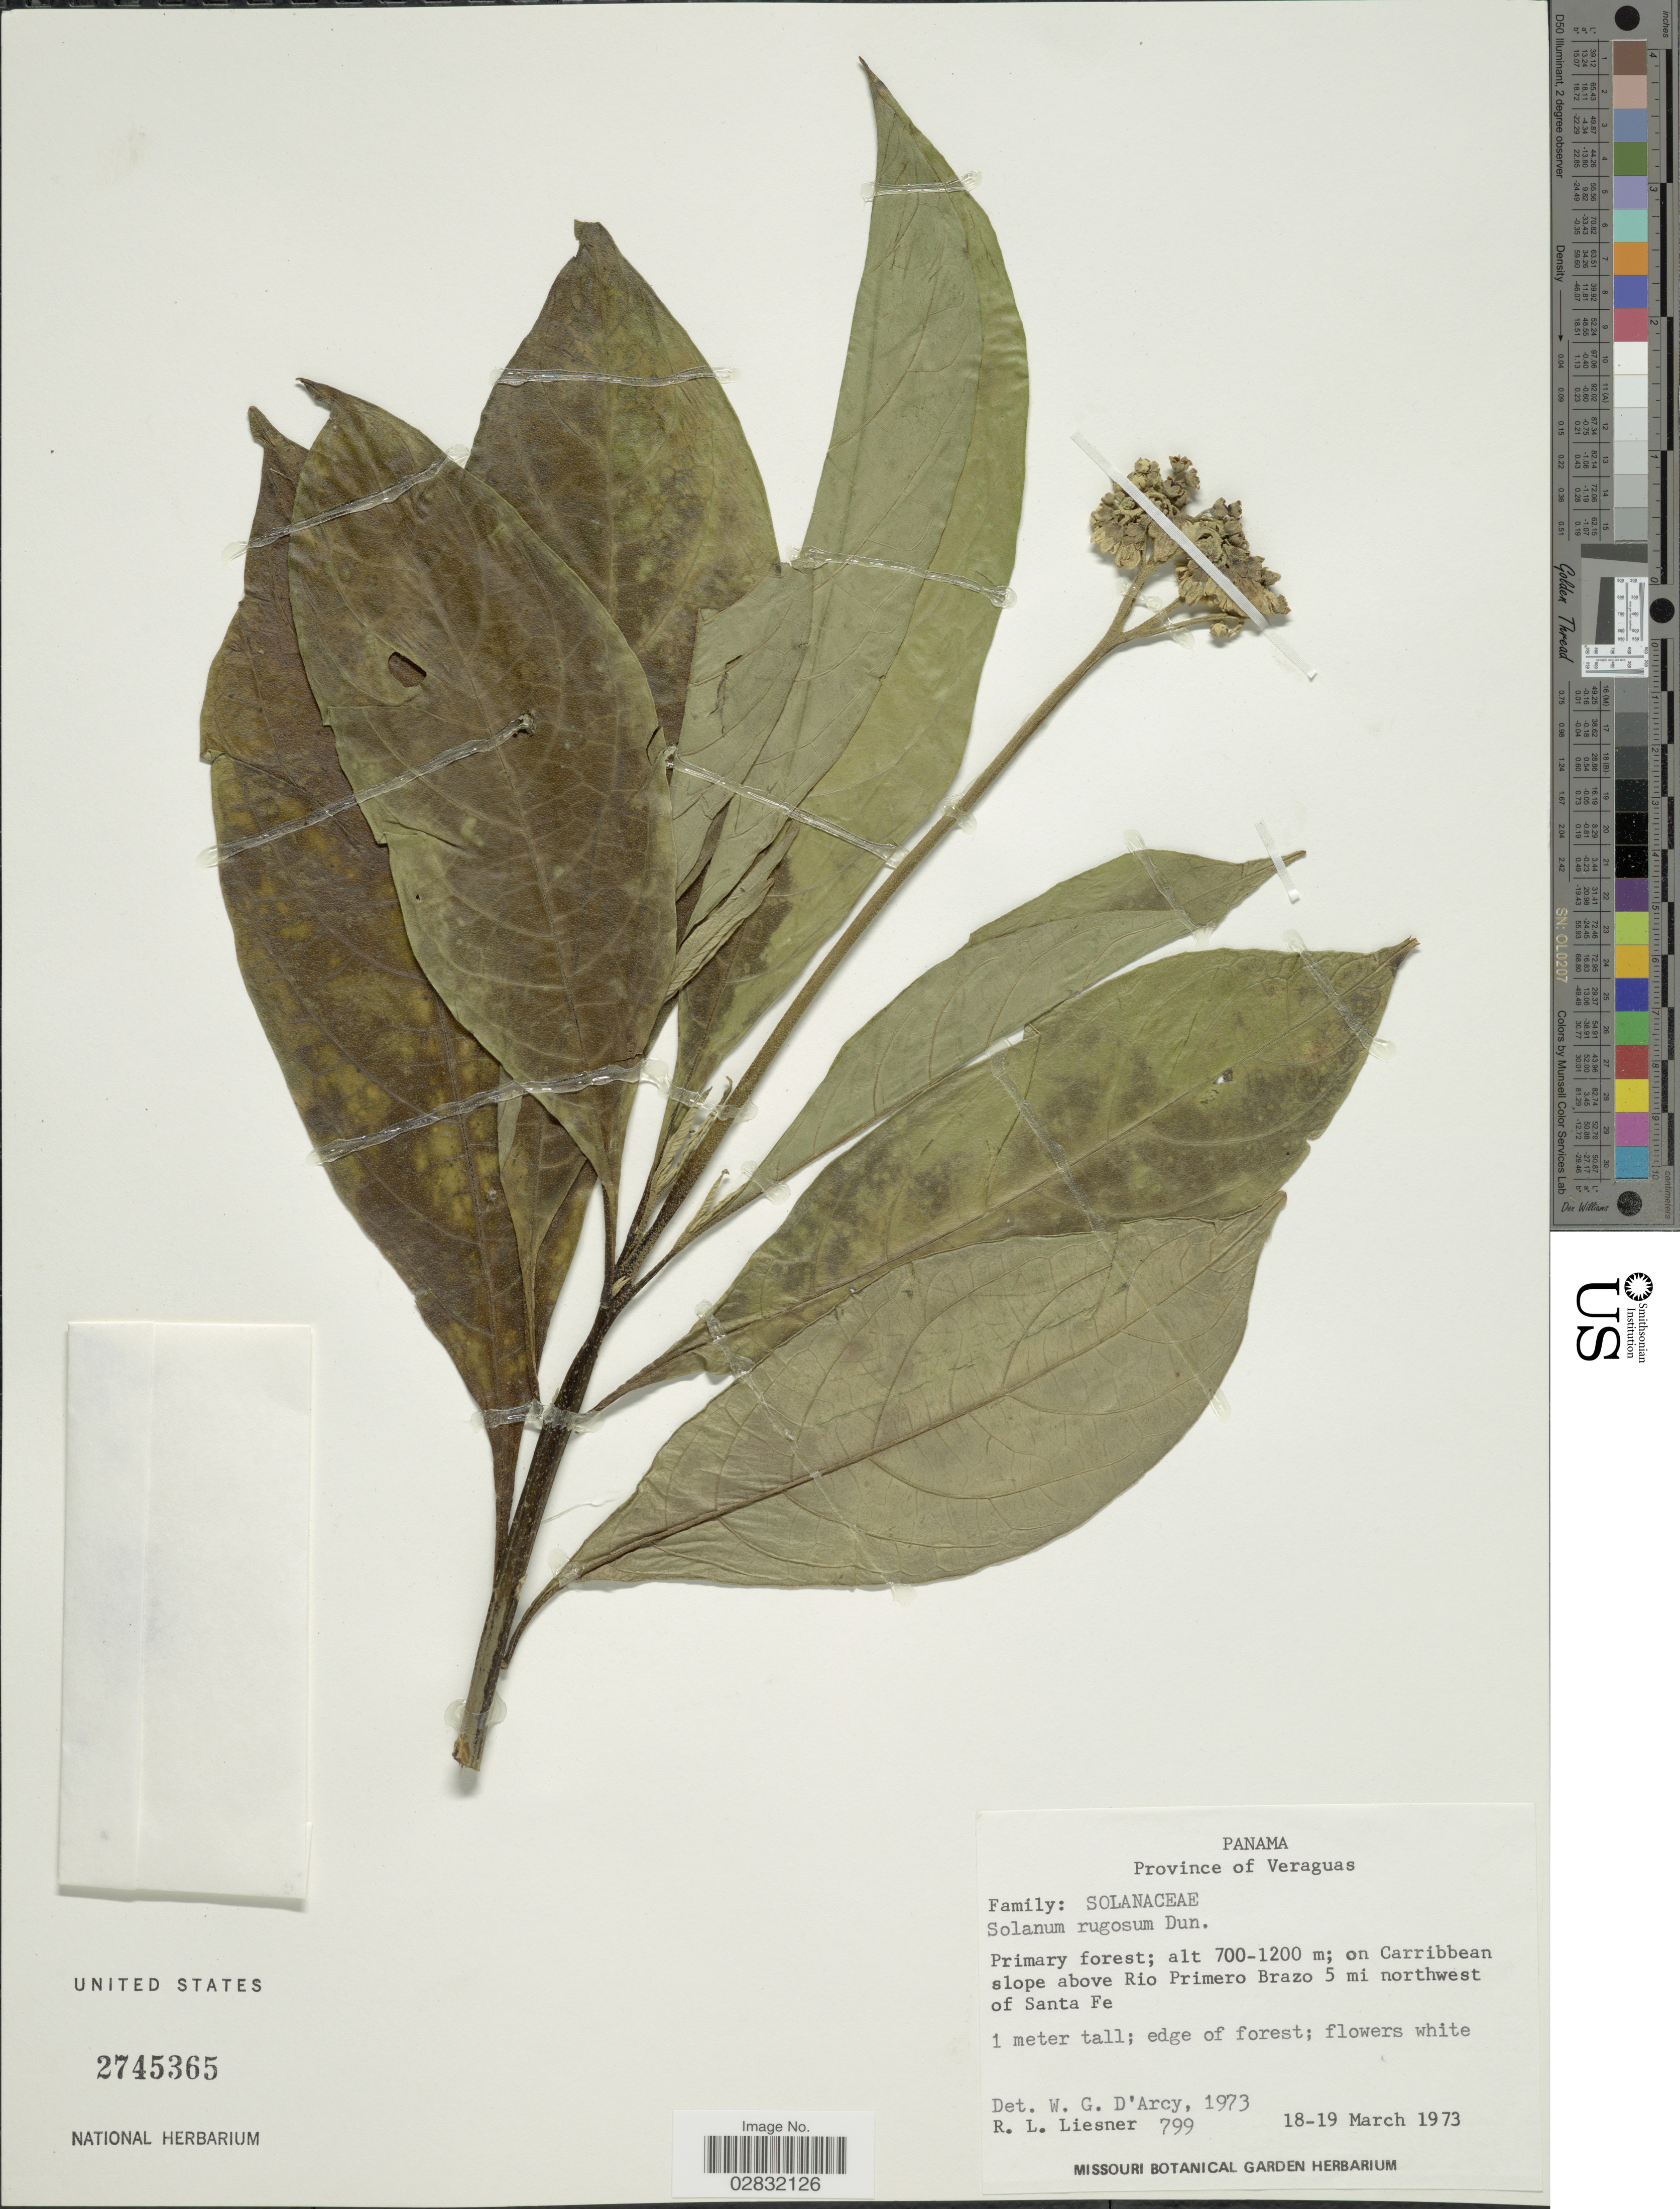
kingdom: Plantae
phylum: Tracheophyta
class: Magnoliopsida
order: Solanales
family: Solanaceae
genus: Solanum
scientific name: Solanum rugosum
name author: Dunal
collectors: R. L. Liesner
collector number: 799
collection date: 1973-03-18/1973-03-19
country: Panama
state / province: Veraguas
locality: Province of Veraguas, on Caribbean slope above Rio Primero Brazo 5 mi northwest of Santa Fe.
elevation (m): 700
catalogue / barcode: US 2745365